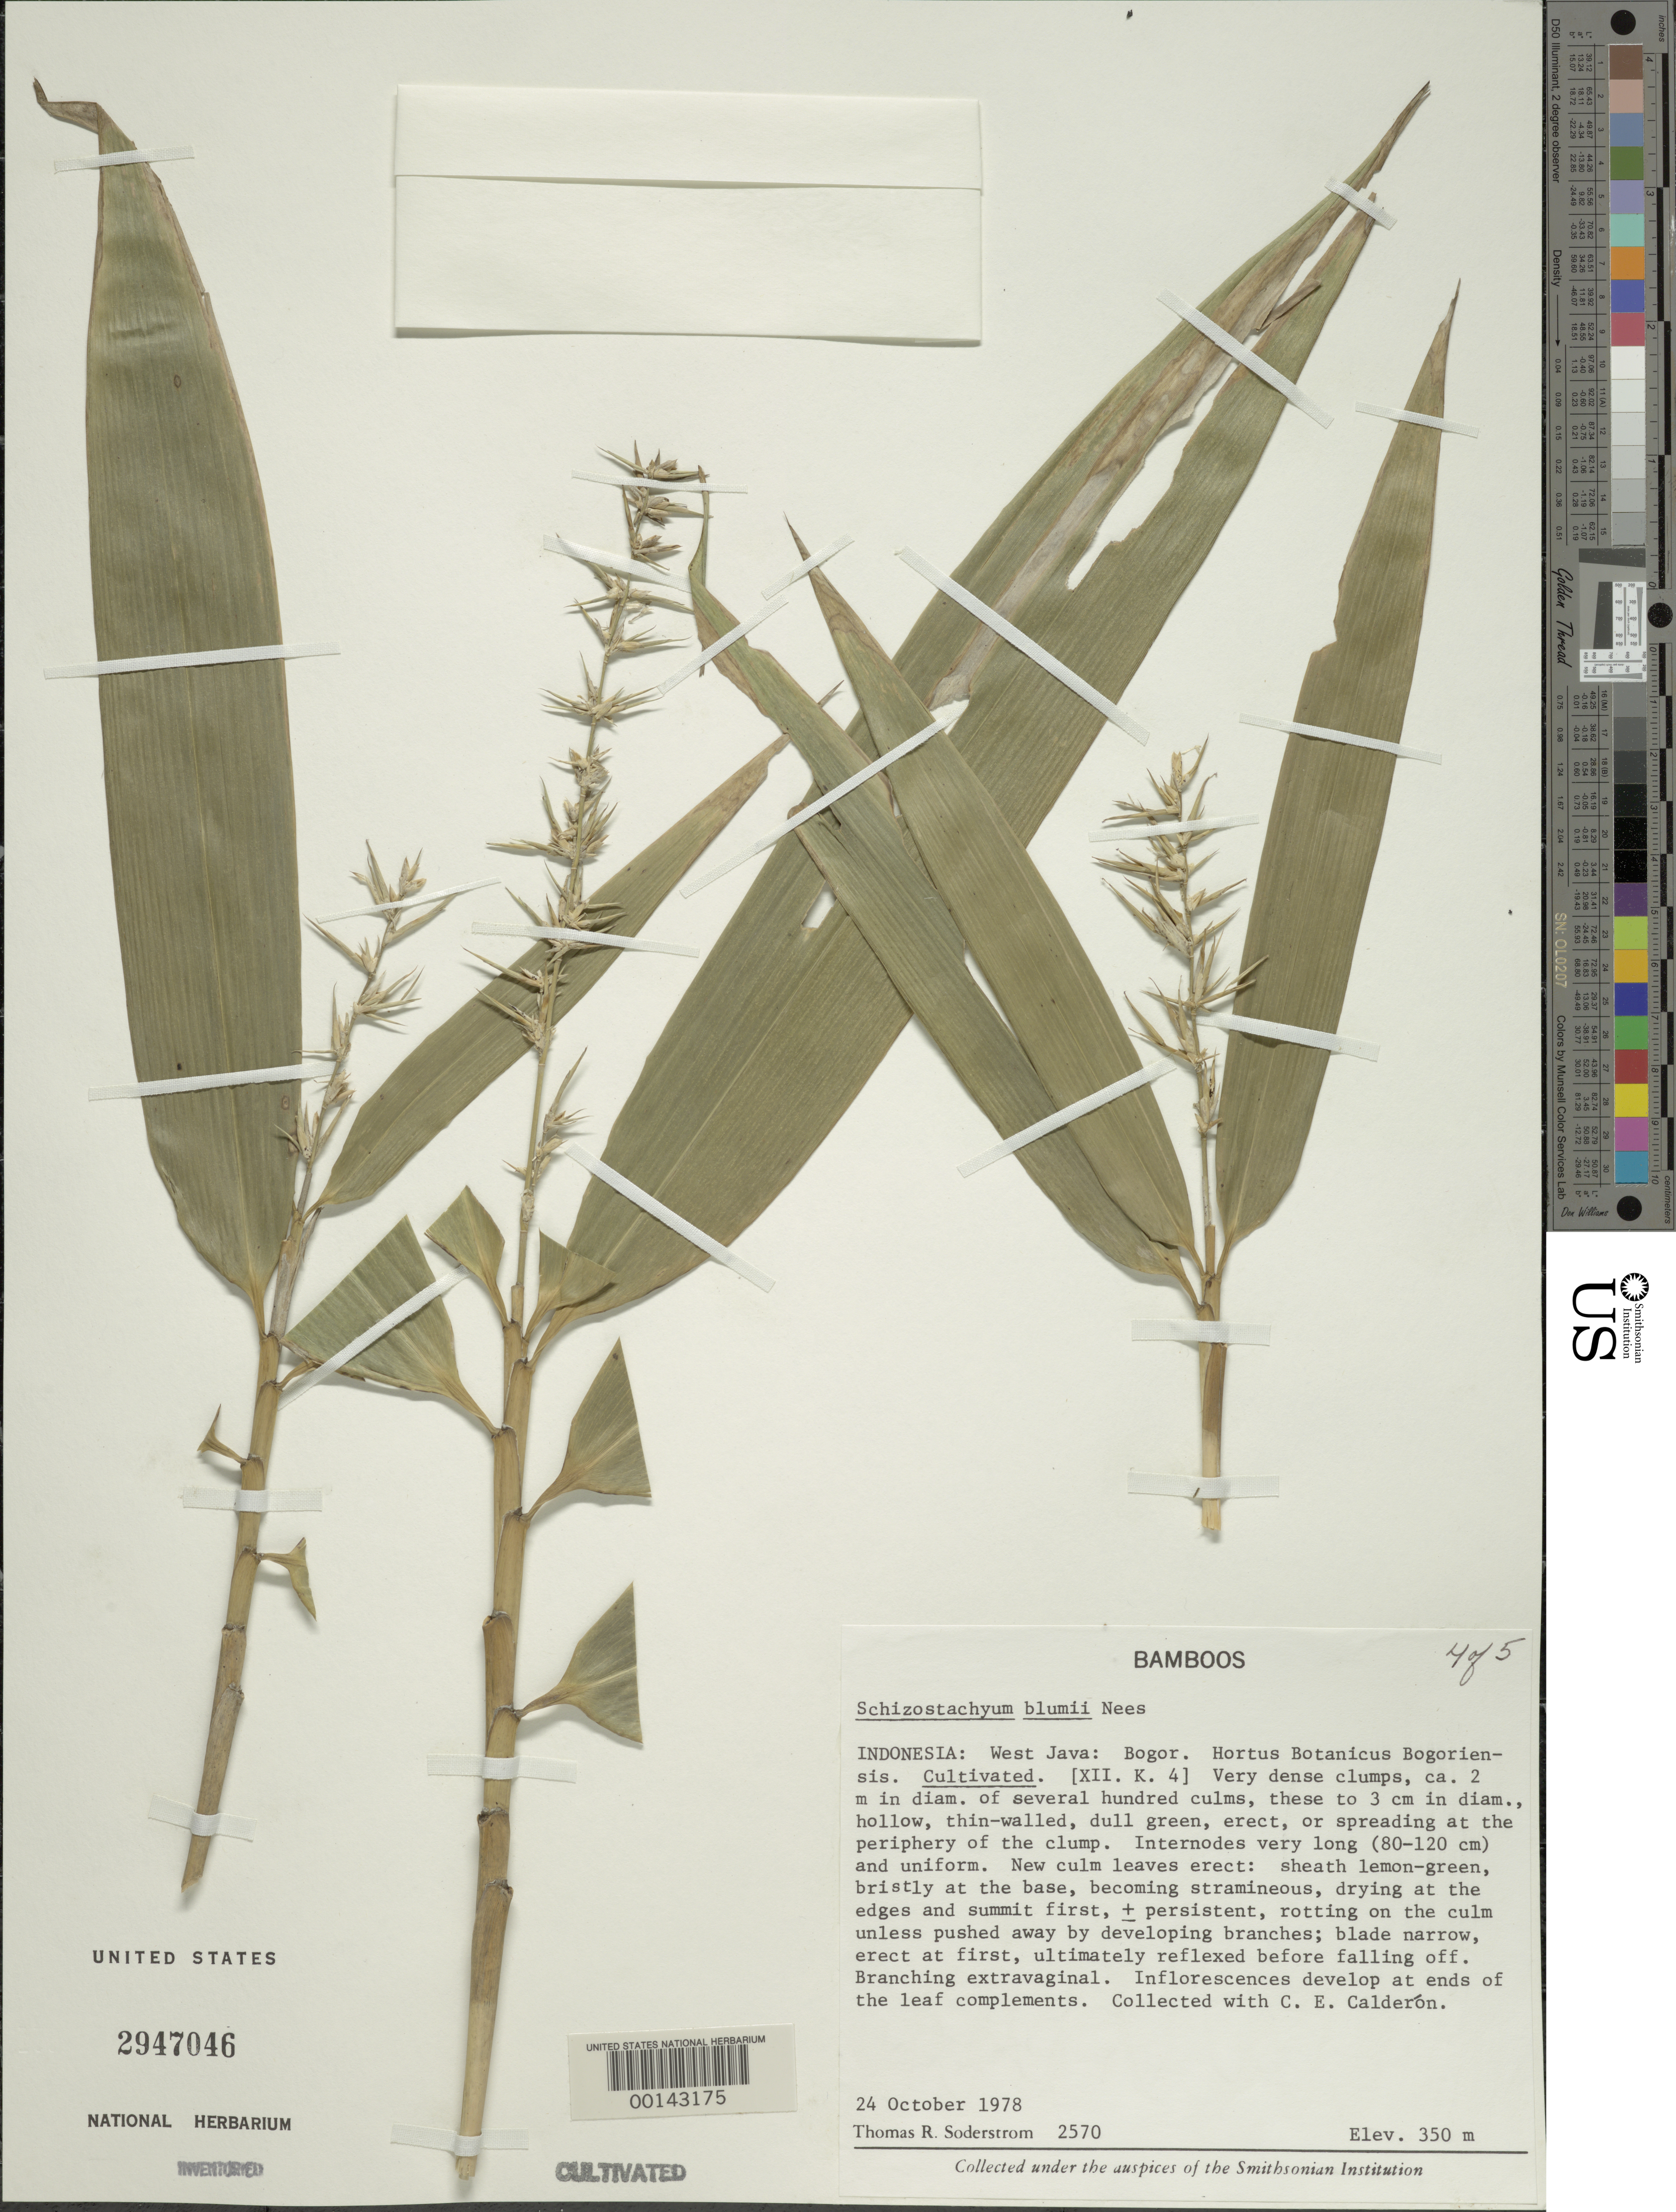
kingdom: Plantae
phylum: Tracheophyta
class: Liliopsida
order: Poales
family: Poaceae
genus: Schizostachyum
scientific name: Schizostachyum blumei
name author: Nees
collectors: T. R. Soderstrom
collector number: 2570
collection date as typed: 24 Oct 1978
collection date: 1978-10-24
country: Indonesia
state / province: Java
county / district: Jawa Barat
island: Java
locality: Bogor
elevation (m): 350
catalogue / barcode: US 2947046